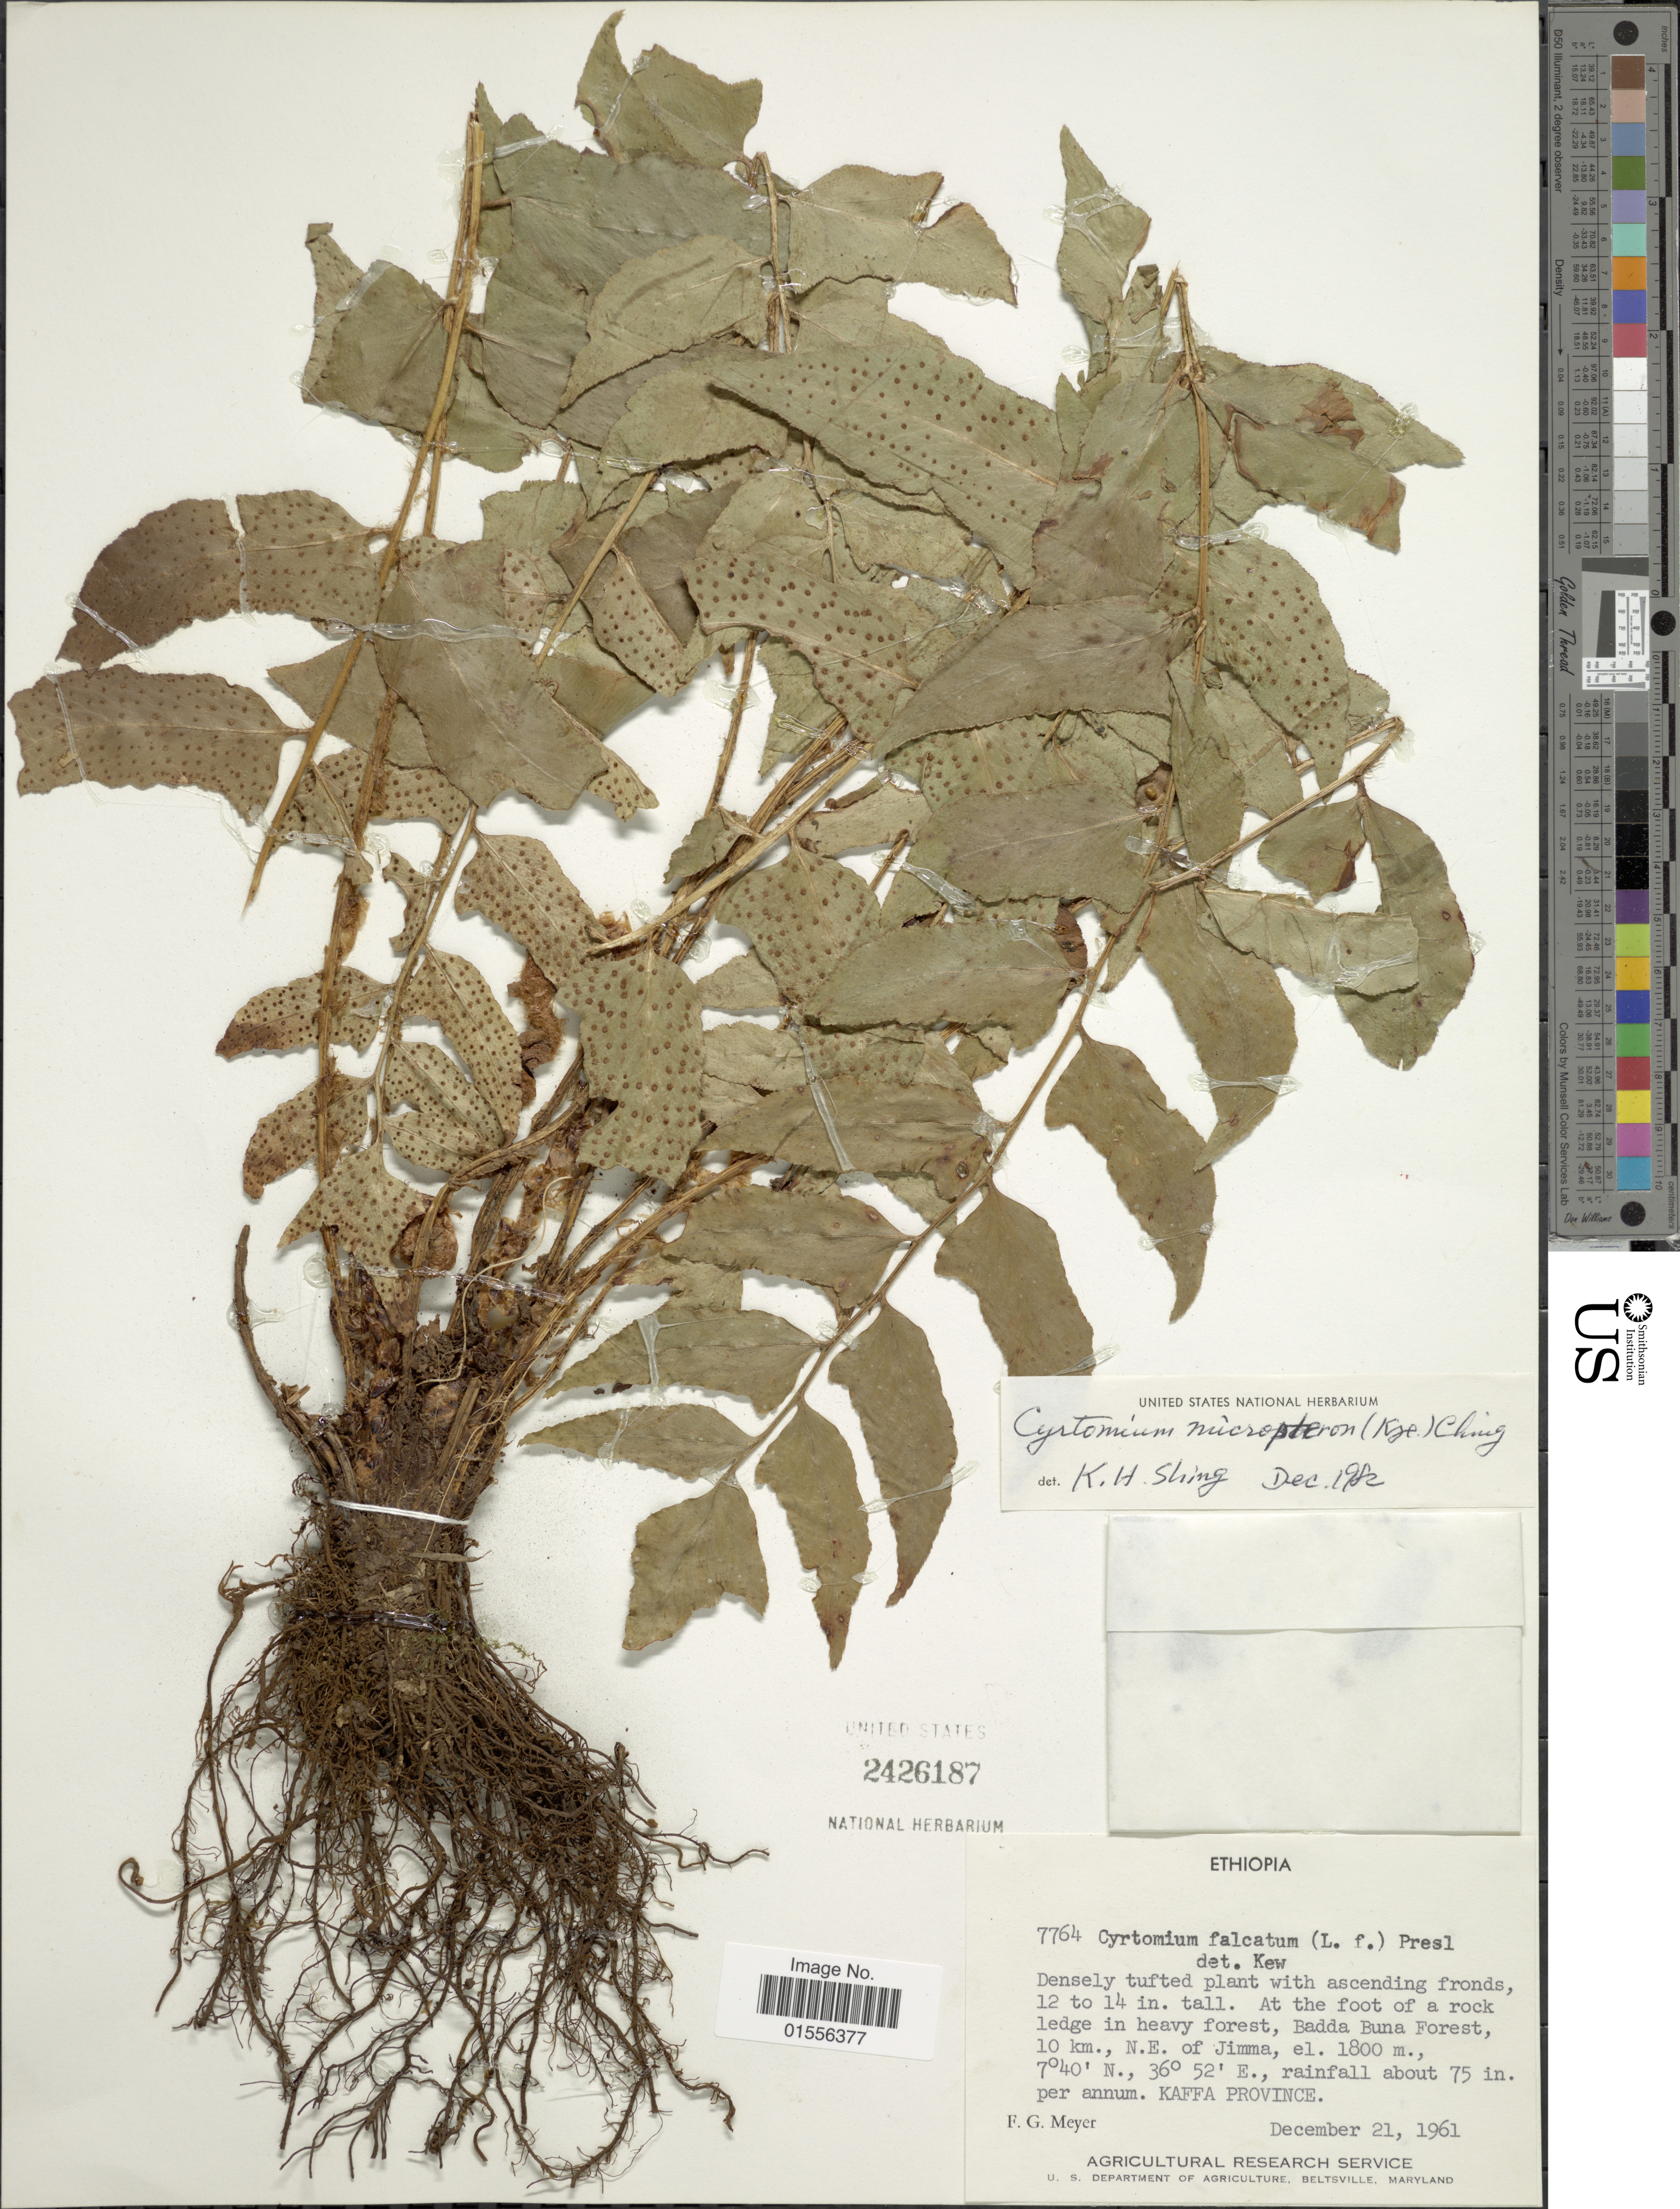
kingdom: Plantae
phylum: Tracheophyta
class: Polypodiopsida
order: Polypodiales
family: Dryopteridaceae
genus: Cyrtomium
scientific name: Cyrtomium micropterum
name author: (Kunze) Ching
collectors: F. G. Meyer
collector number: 7764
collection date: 1961-12-21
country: Ethiopia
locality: Badda Buna Forest, 10 km., N.E. of Jimma, Kaffa province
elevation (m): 1800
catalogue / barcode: US 2426187